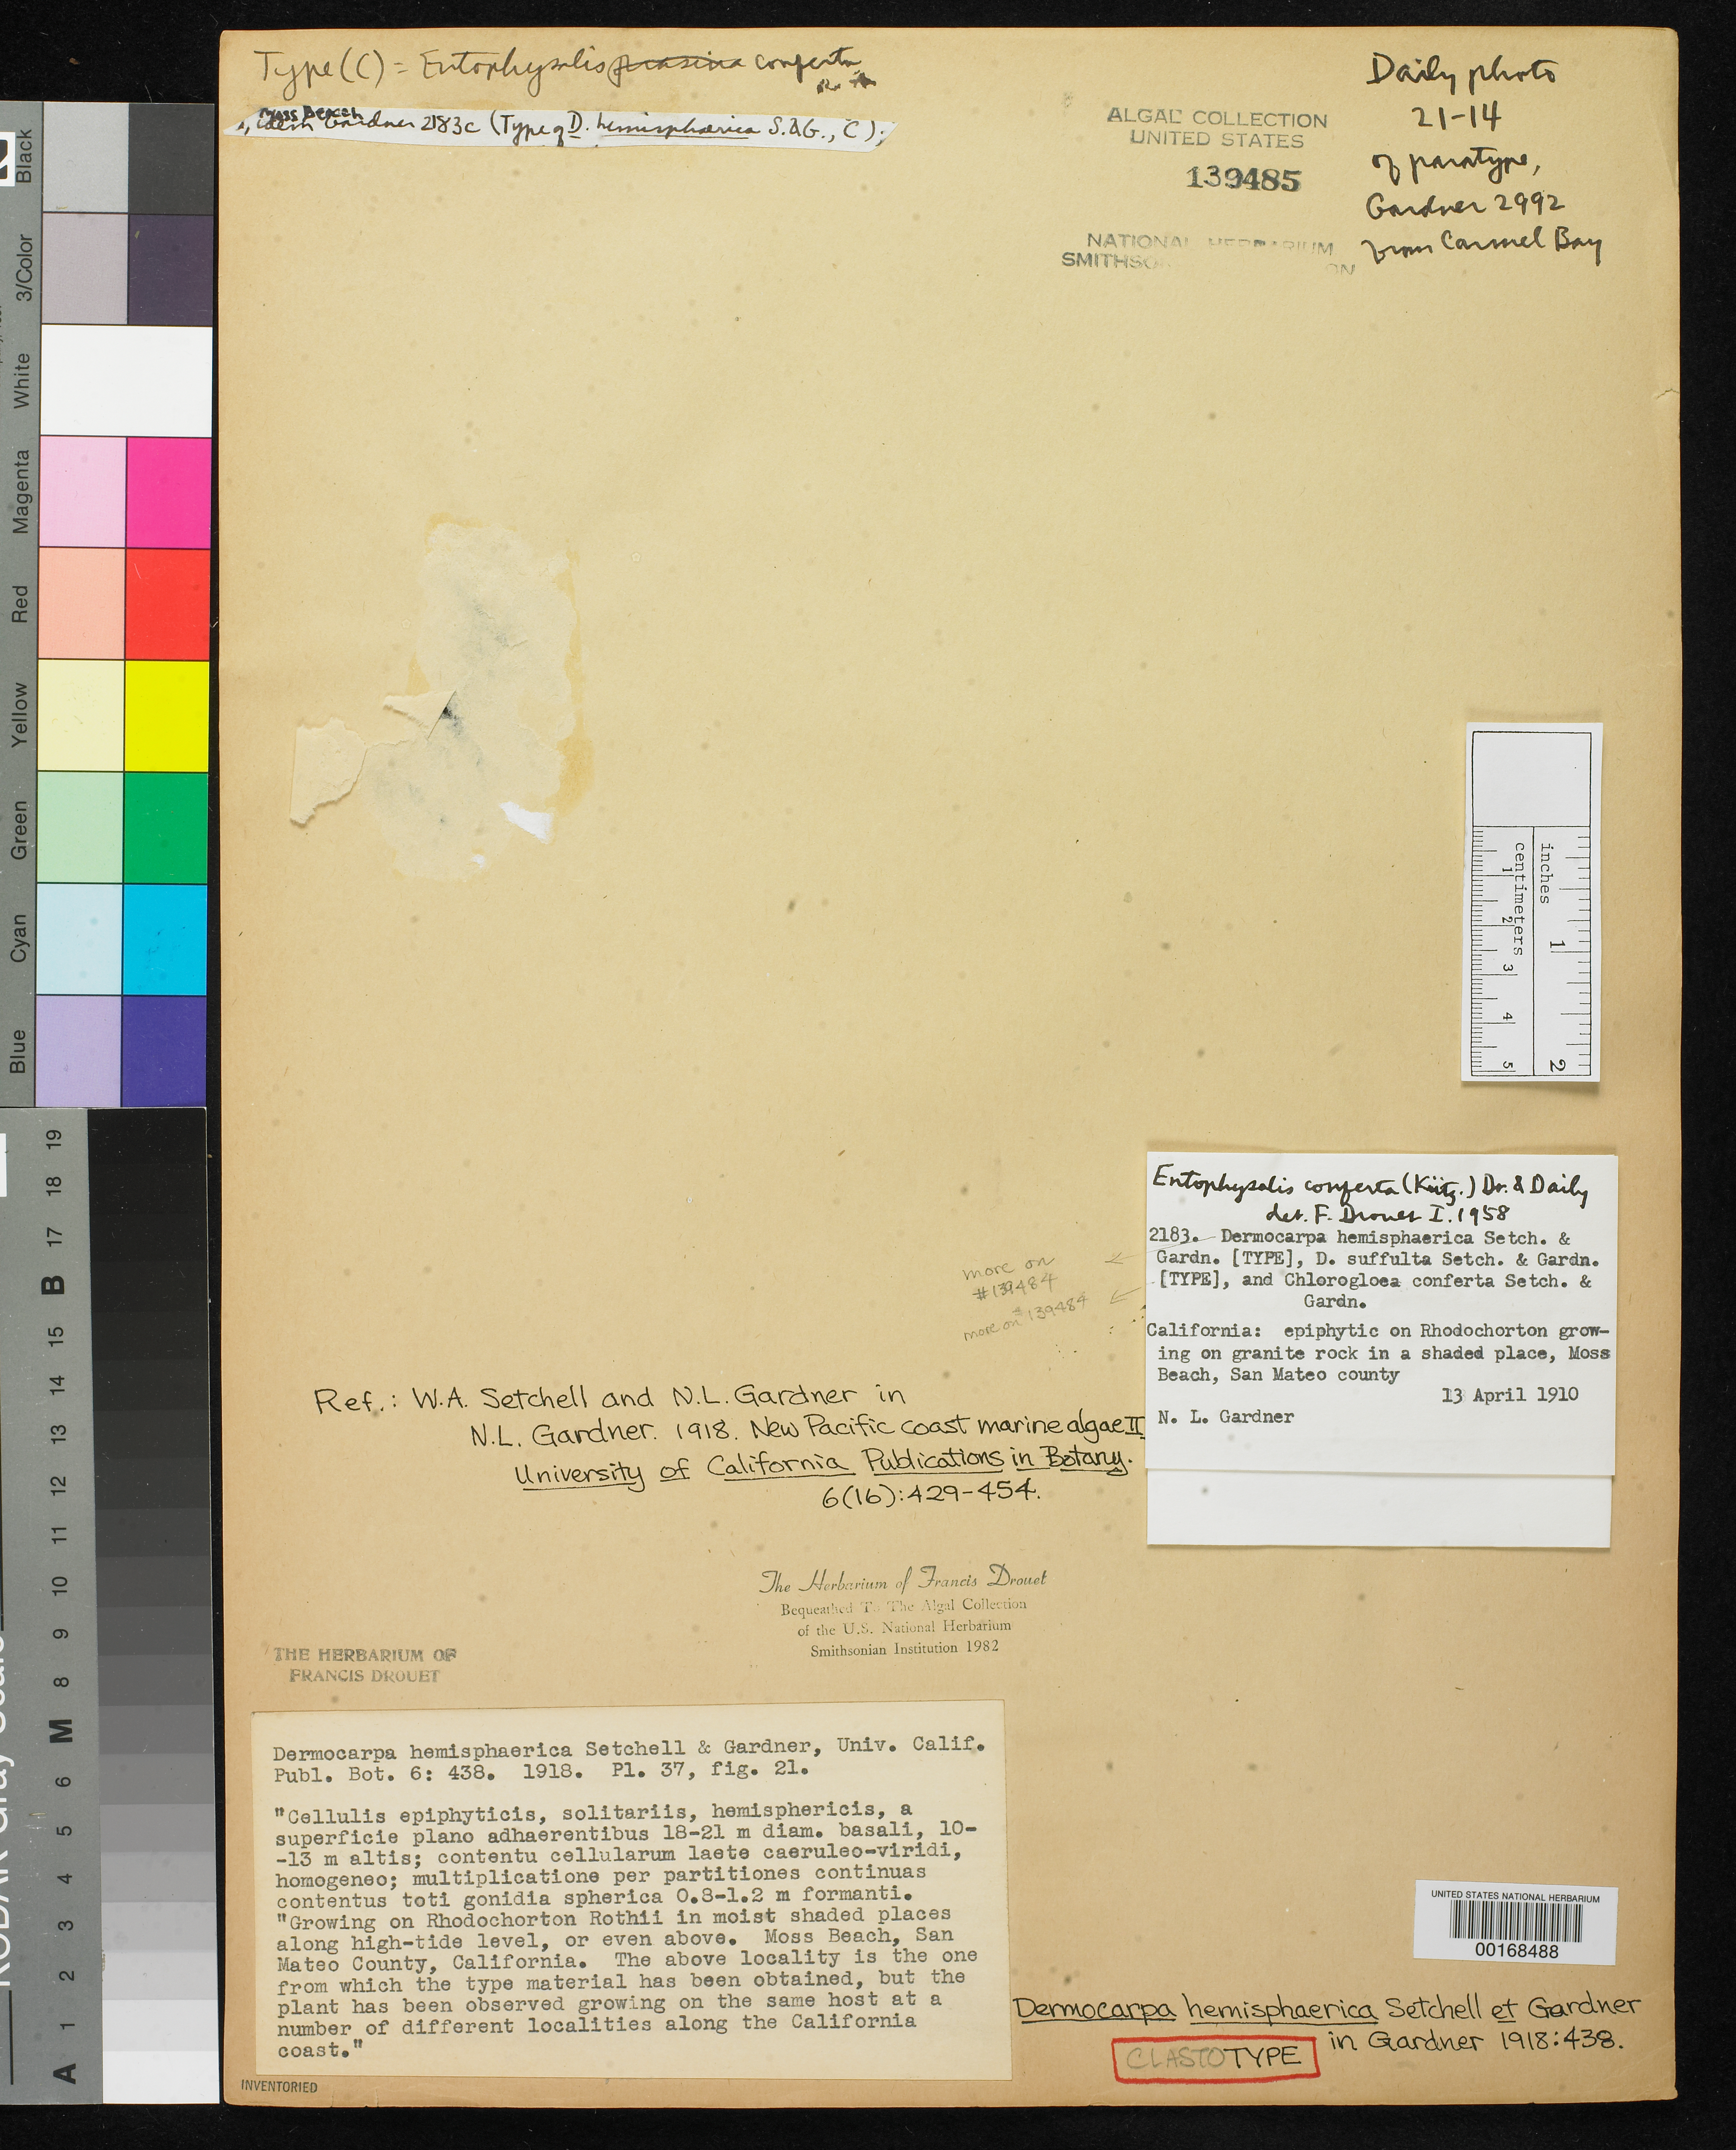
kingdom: Bacteria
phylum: Cyanobacteria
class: Cyanobacteriia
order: Cyanobacteriales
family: Dermocarpellaceae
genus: Dermocarpa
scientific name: Dermocarpa hemisphaerica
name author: Setch. & N.L. Gardner in N.L. Gardner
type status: Clastotype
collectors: N. Gardner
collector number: NLG 2183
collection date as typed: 13 Apr 1910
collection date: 1910-04-13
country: United States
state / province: California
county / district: San Mateo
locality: Moss Beach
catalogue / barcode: US 139485